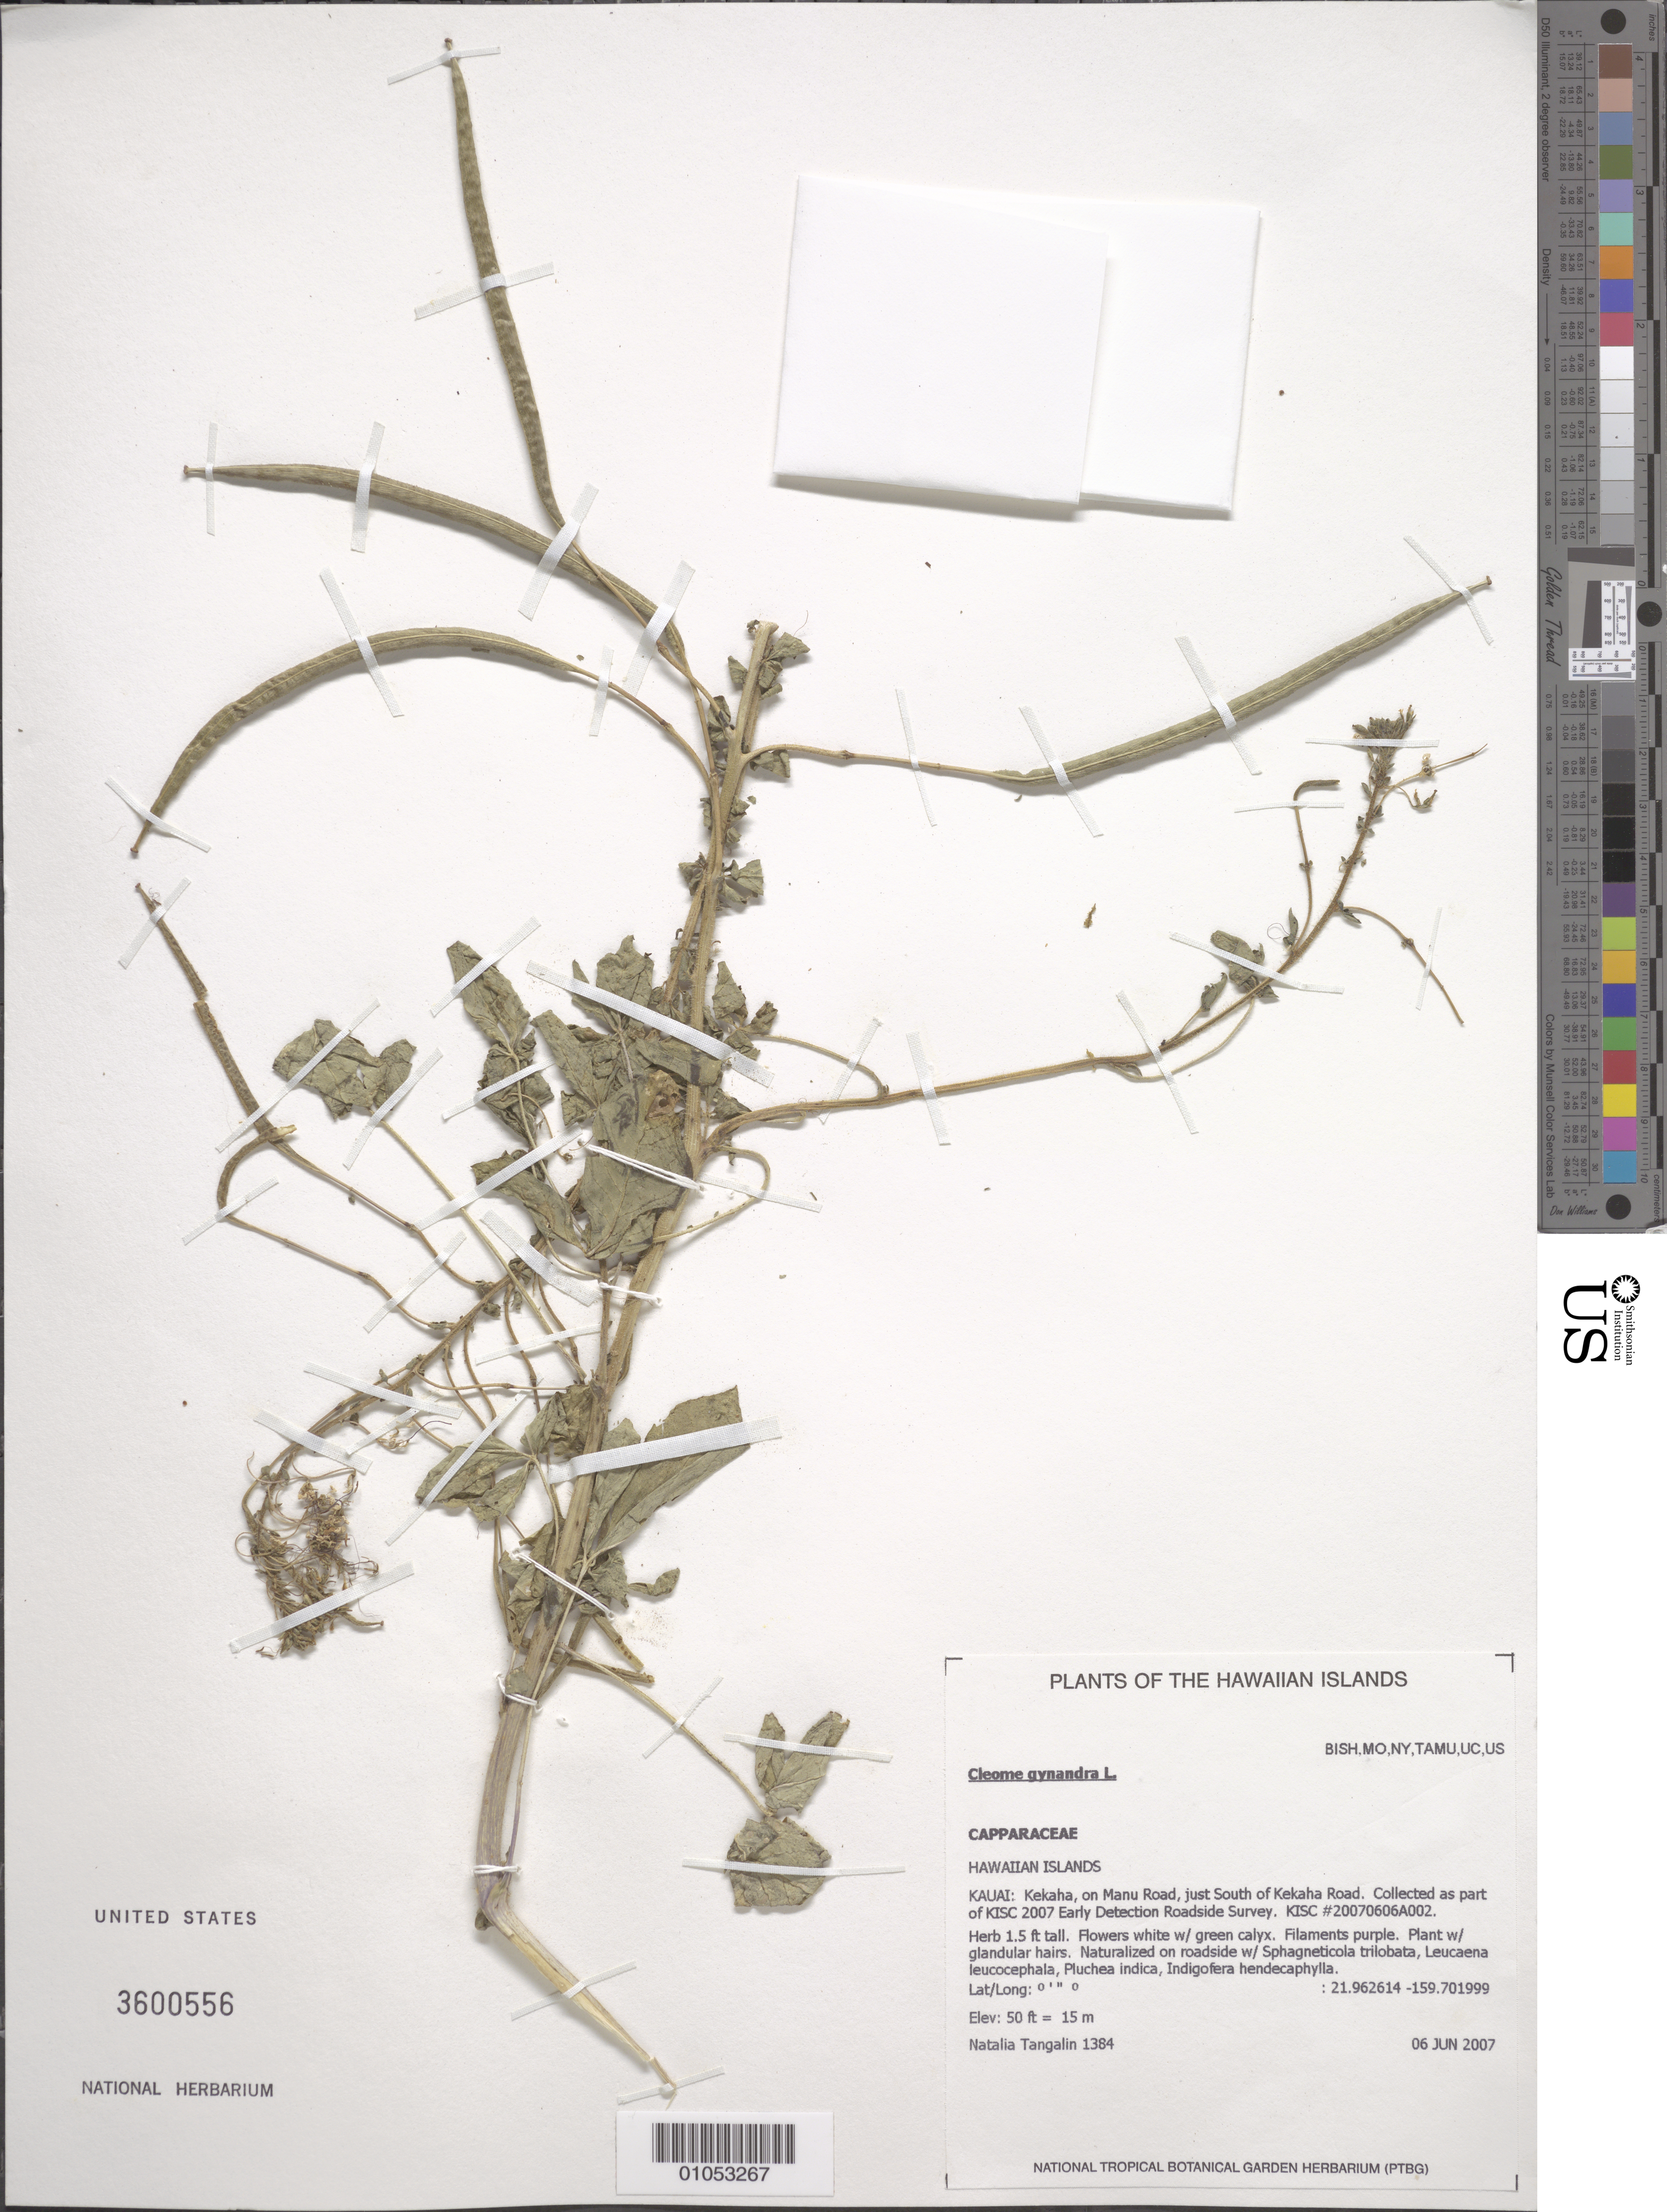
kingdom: Plantae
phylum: Tracheophyta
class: Magnoliopsida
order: Brassicales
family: Cleomaceae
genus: Gynandropsis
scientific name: Gynandropsis gynandra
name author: (L.) Briq.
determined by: Wagner, W. L., (BOT), Smithsonian Institution - National Museum of Natural History (UNITED STATES)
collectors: N. Tangalin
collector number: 1384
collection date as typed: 6 Jun 2007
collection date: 2007-06-06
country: United States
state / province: Hawaii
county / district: Kauai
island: Kaua'i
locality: Kekaha, on Manu Road, just south of Kekaha Road.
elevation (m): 15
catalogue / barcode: US 3600556